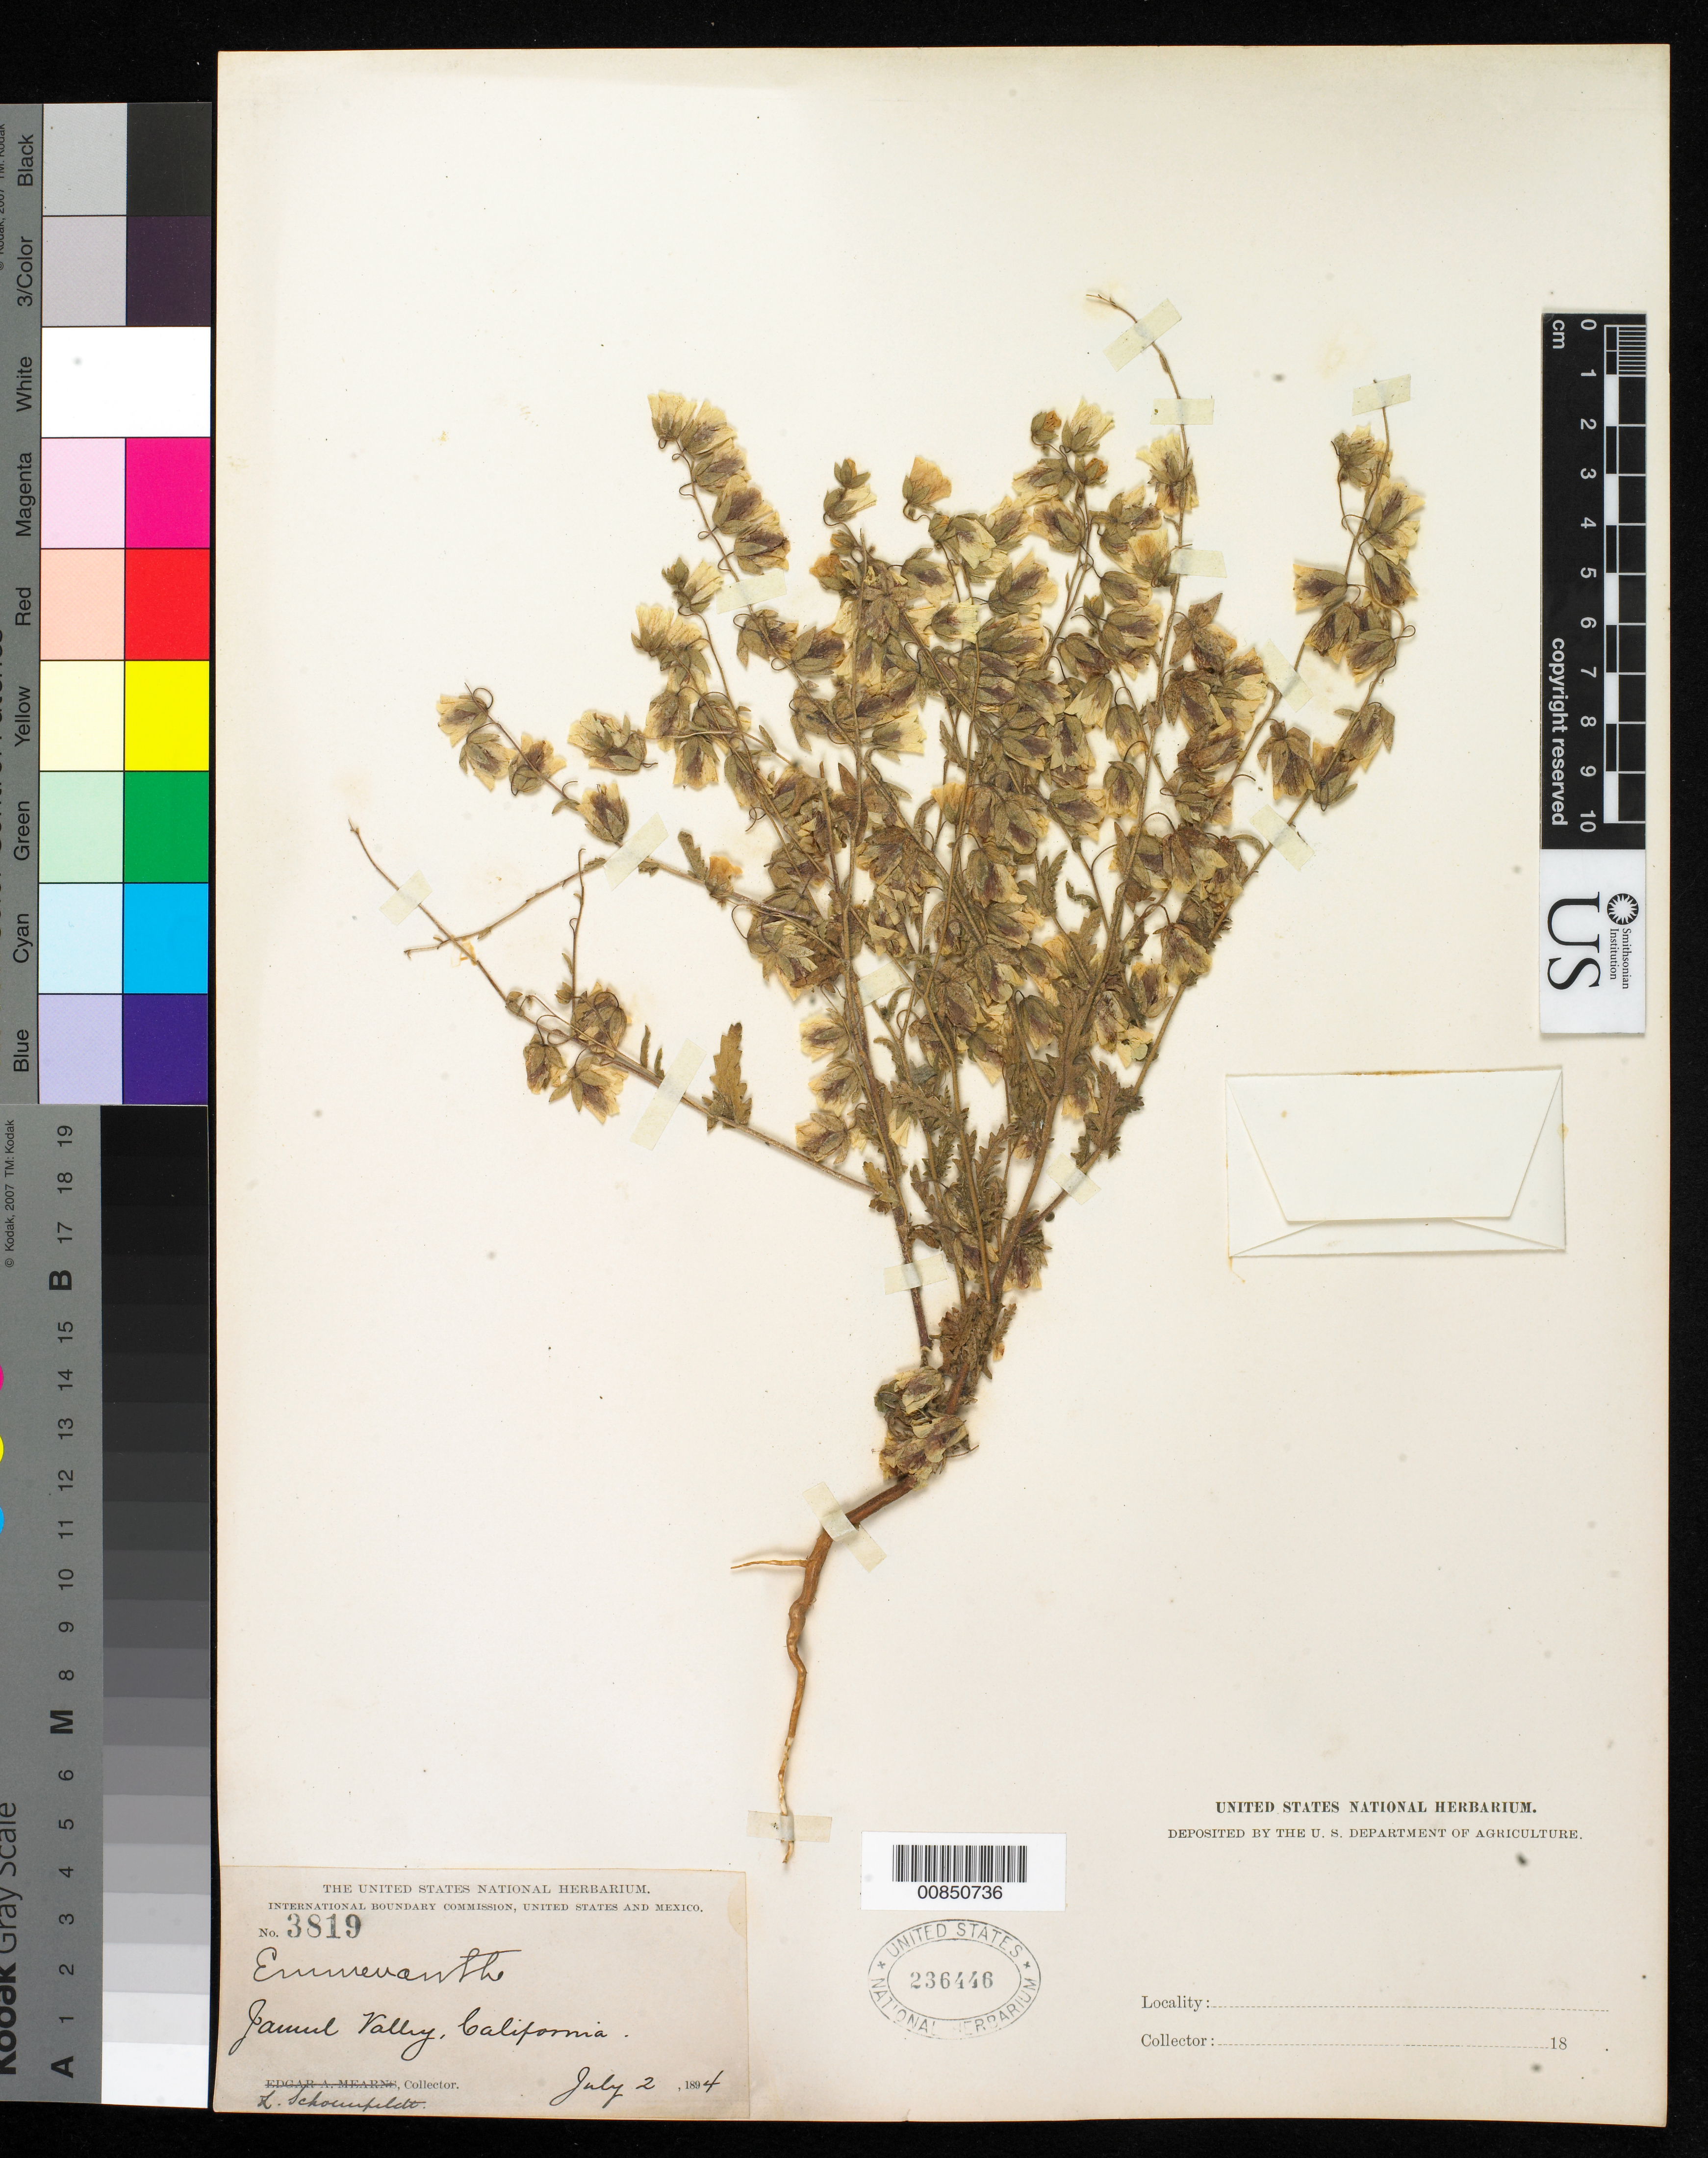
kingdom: Plantae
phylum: Tracheophyta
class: Magnoliopsida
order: Boraginales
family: Hydrophyllaceae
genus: Emmenanthe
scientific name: Emmenanthe penduliflora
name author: Benth.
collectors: L. Schoenfeldt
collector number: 3819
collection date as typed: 02 Jul 1894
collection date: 1894-07-02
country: United States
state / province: California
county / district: San Diego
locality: Jamul Valley, California.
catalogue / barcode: US 236446